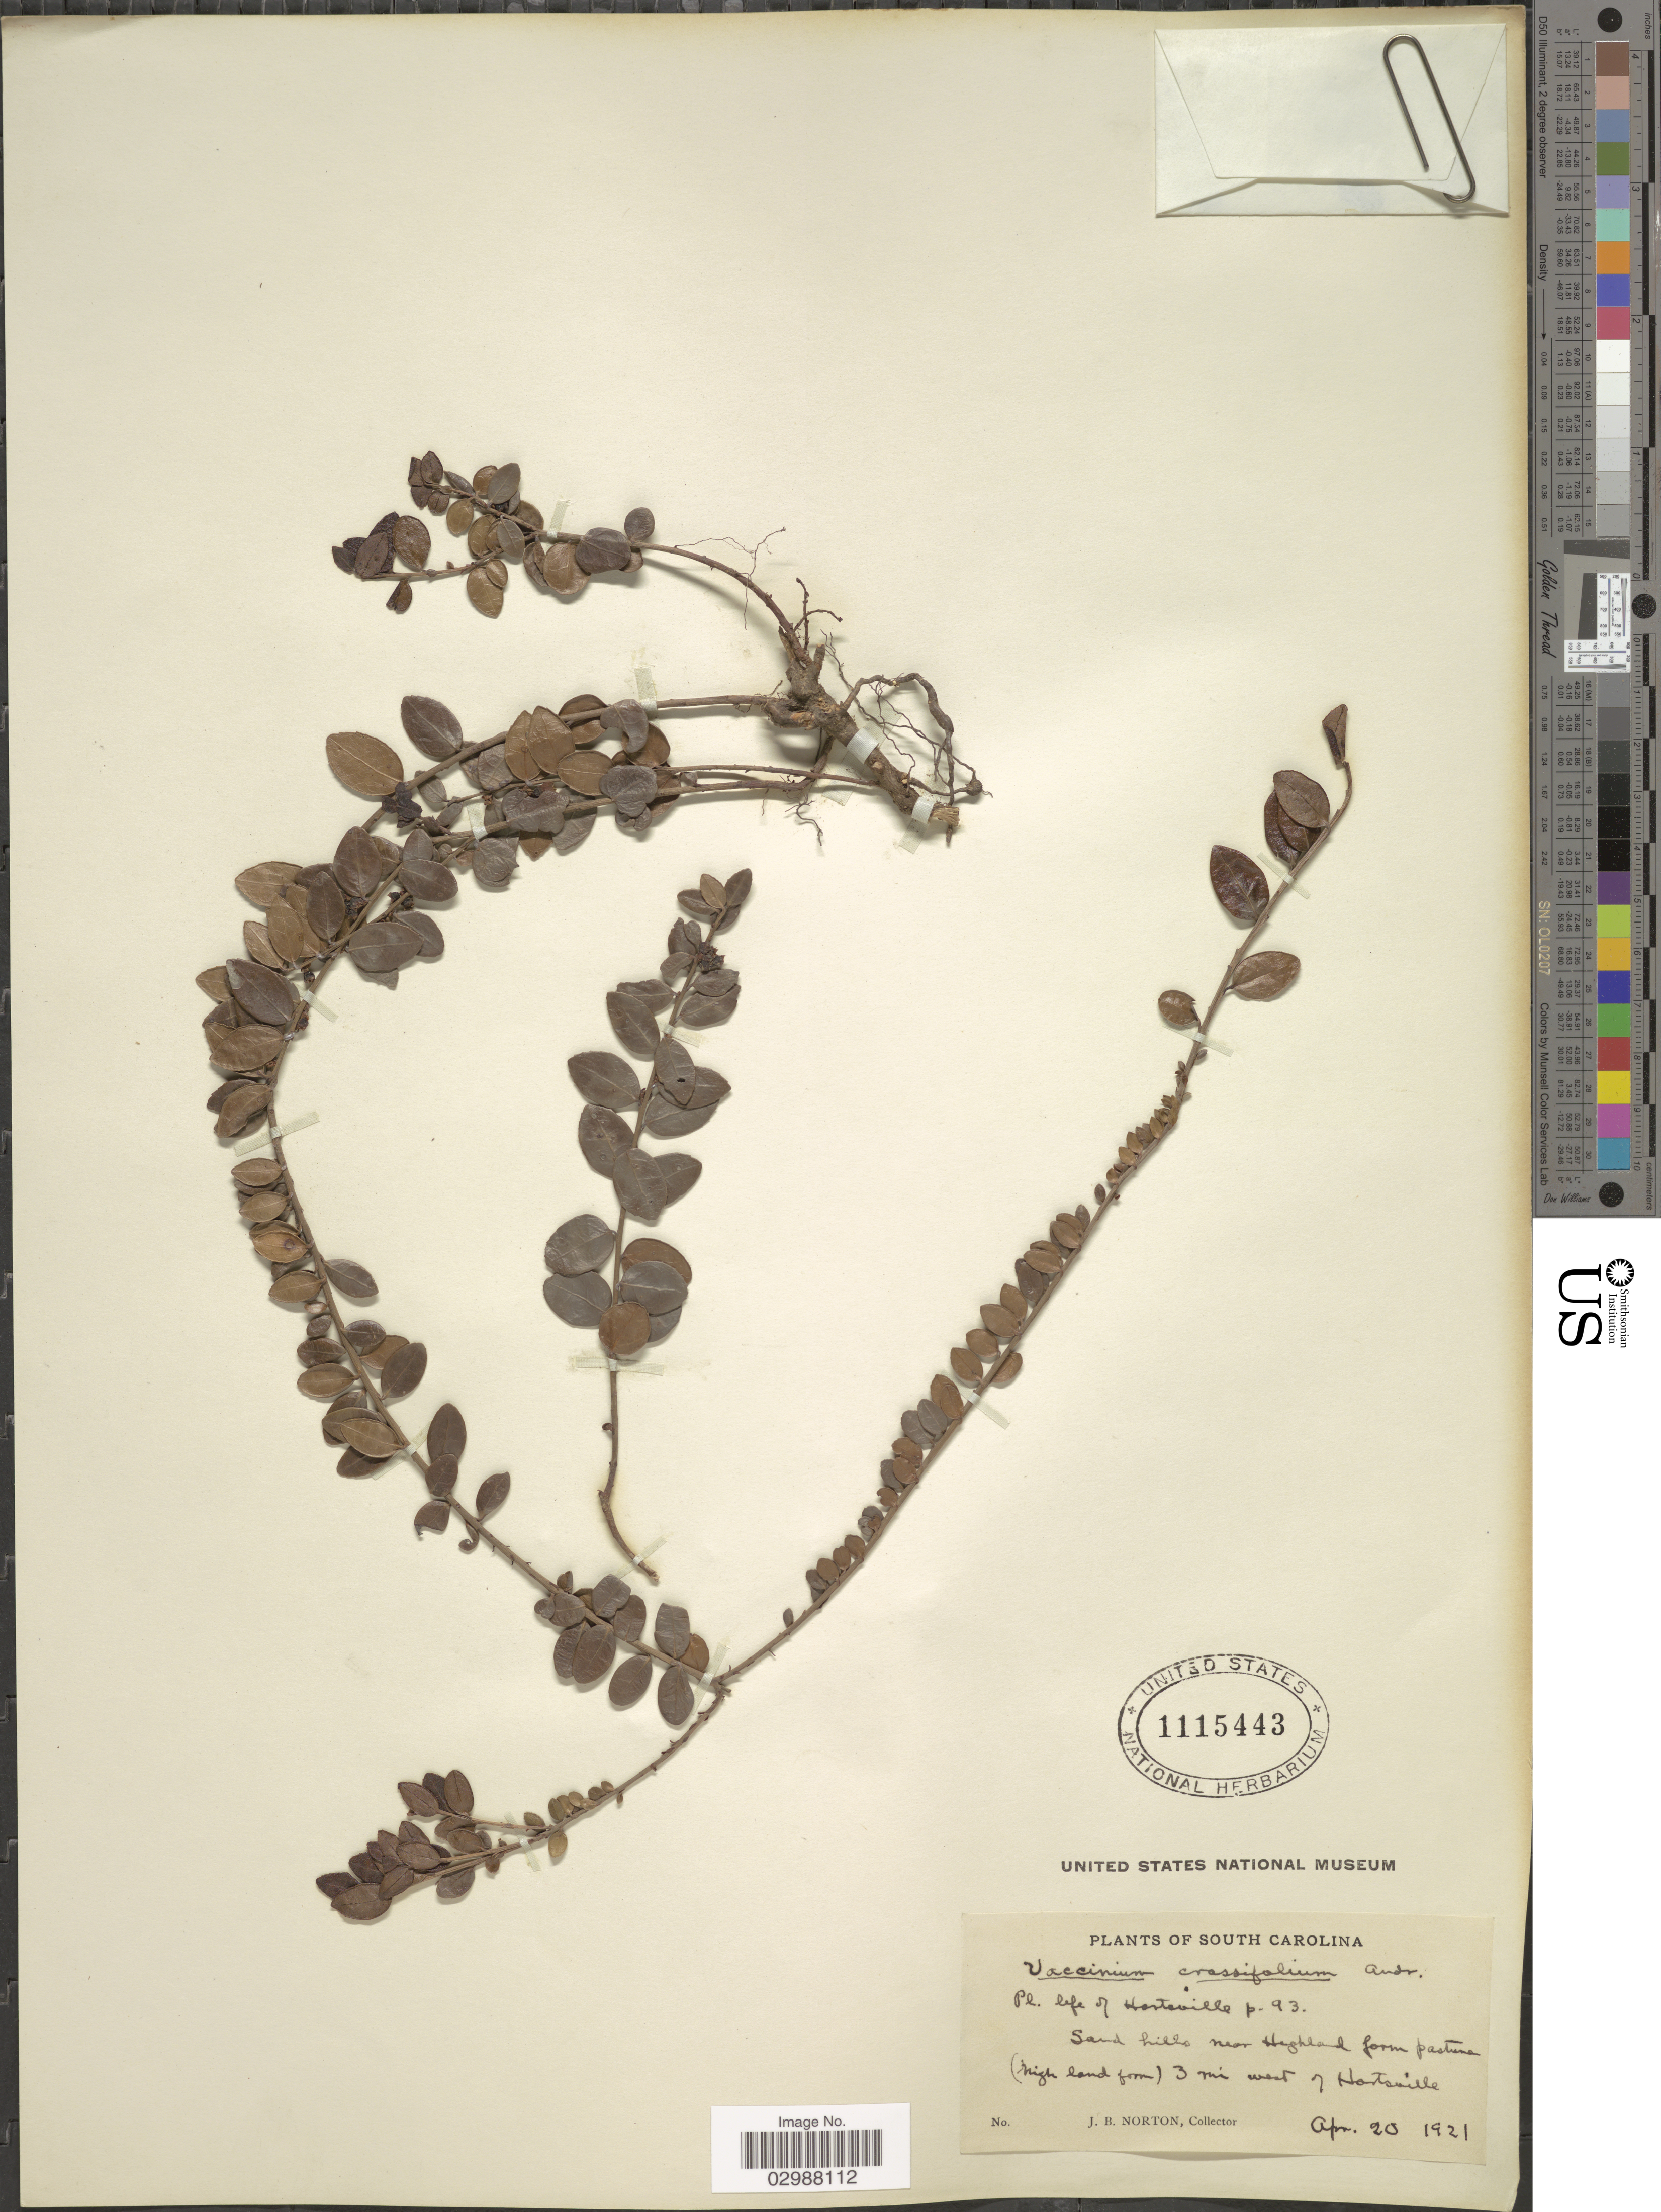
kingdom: Plantae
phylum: Tracheophyta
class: Magnoliopsida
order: Ericales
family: Ericaceae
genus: Vaccinium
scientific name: Vaccinium crassifolium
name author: Andrews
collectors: J. B. Norton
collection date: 1921-04-20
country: United States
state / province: South Carolina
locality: Sand hills near Highland farm pasture 3 mi west of Hartsville.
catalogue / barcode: US 1115443